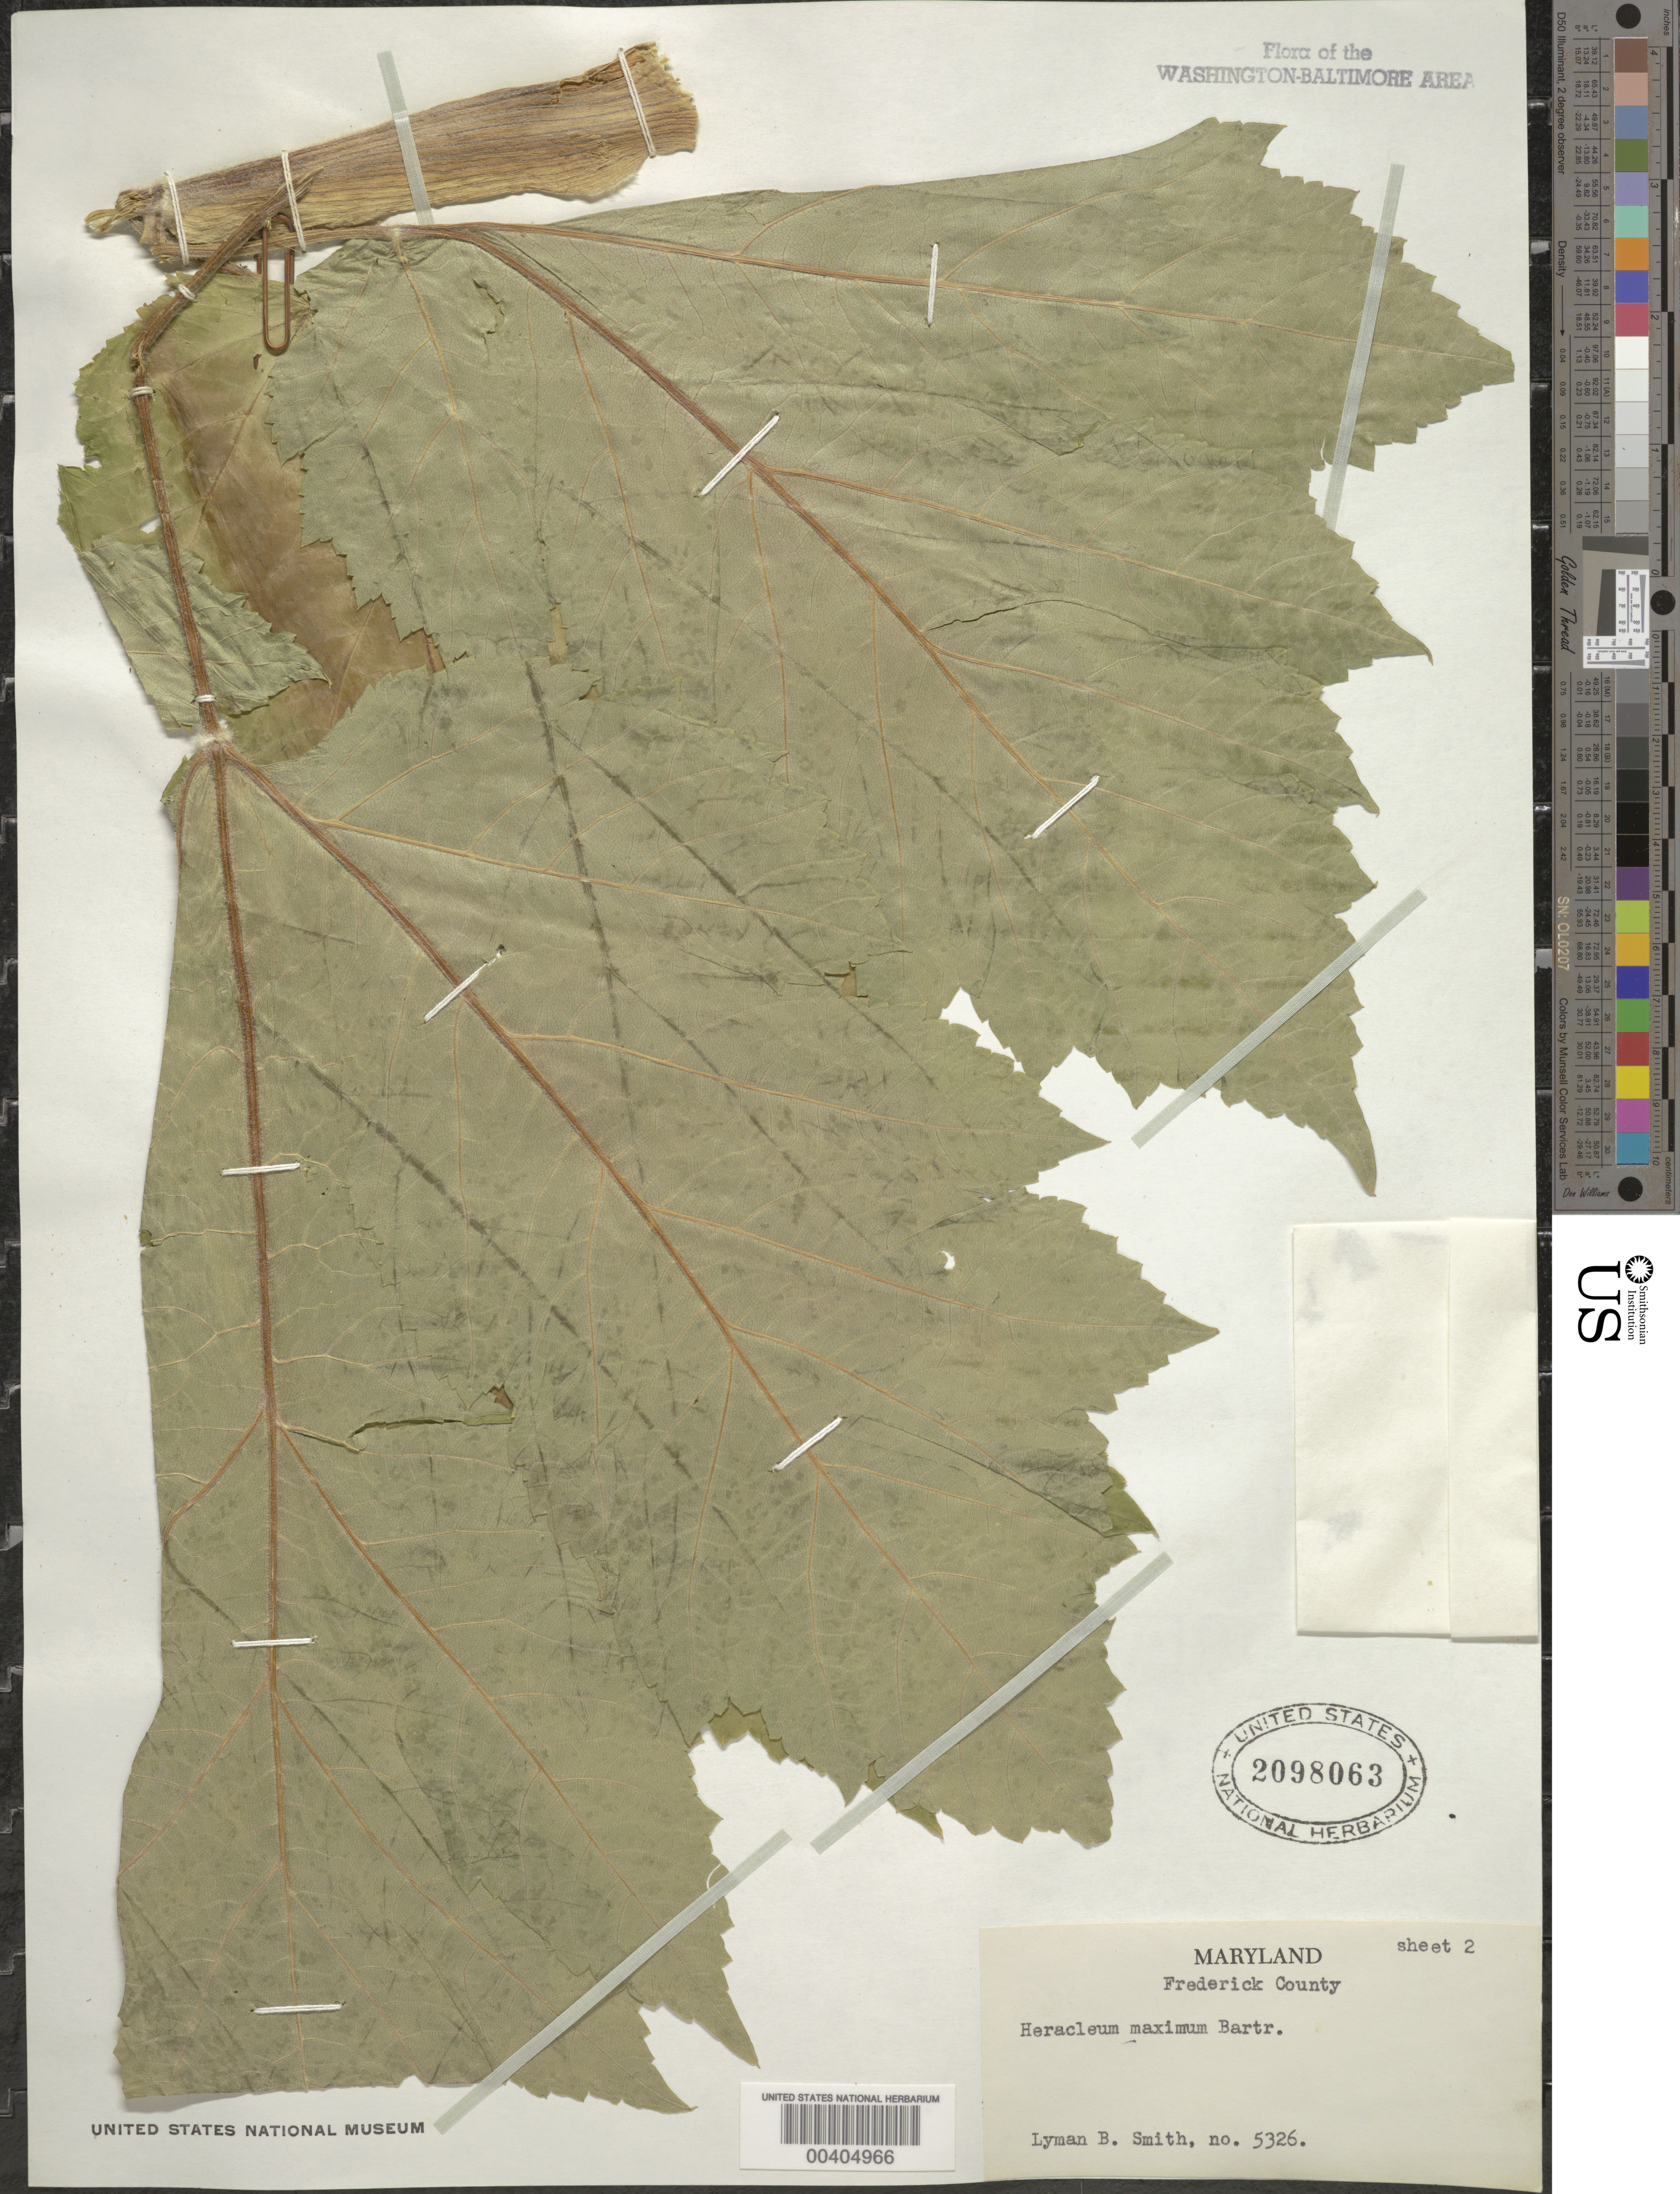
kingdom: Plantae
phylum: Tracheophyta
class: Magnoliopsida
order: Apiales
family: Apiaceae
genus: Heracleum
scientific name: Heracleum maximum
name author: W. Bartram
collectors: L. Smith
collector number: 5326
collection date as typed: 26 May 1951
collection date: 1951-05-26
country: United States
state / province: Maryland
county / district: Frederick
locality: Monocacy River Road - Lewiston to Walkerville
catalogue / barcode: US 2098063